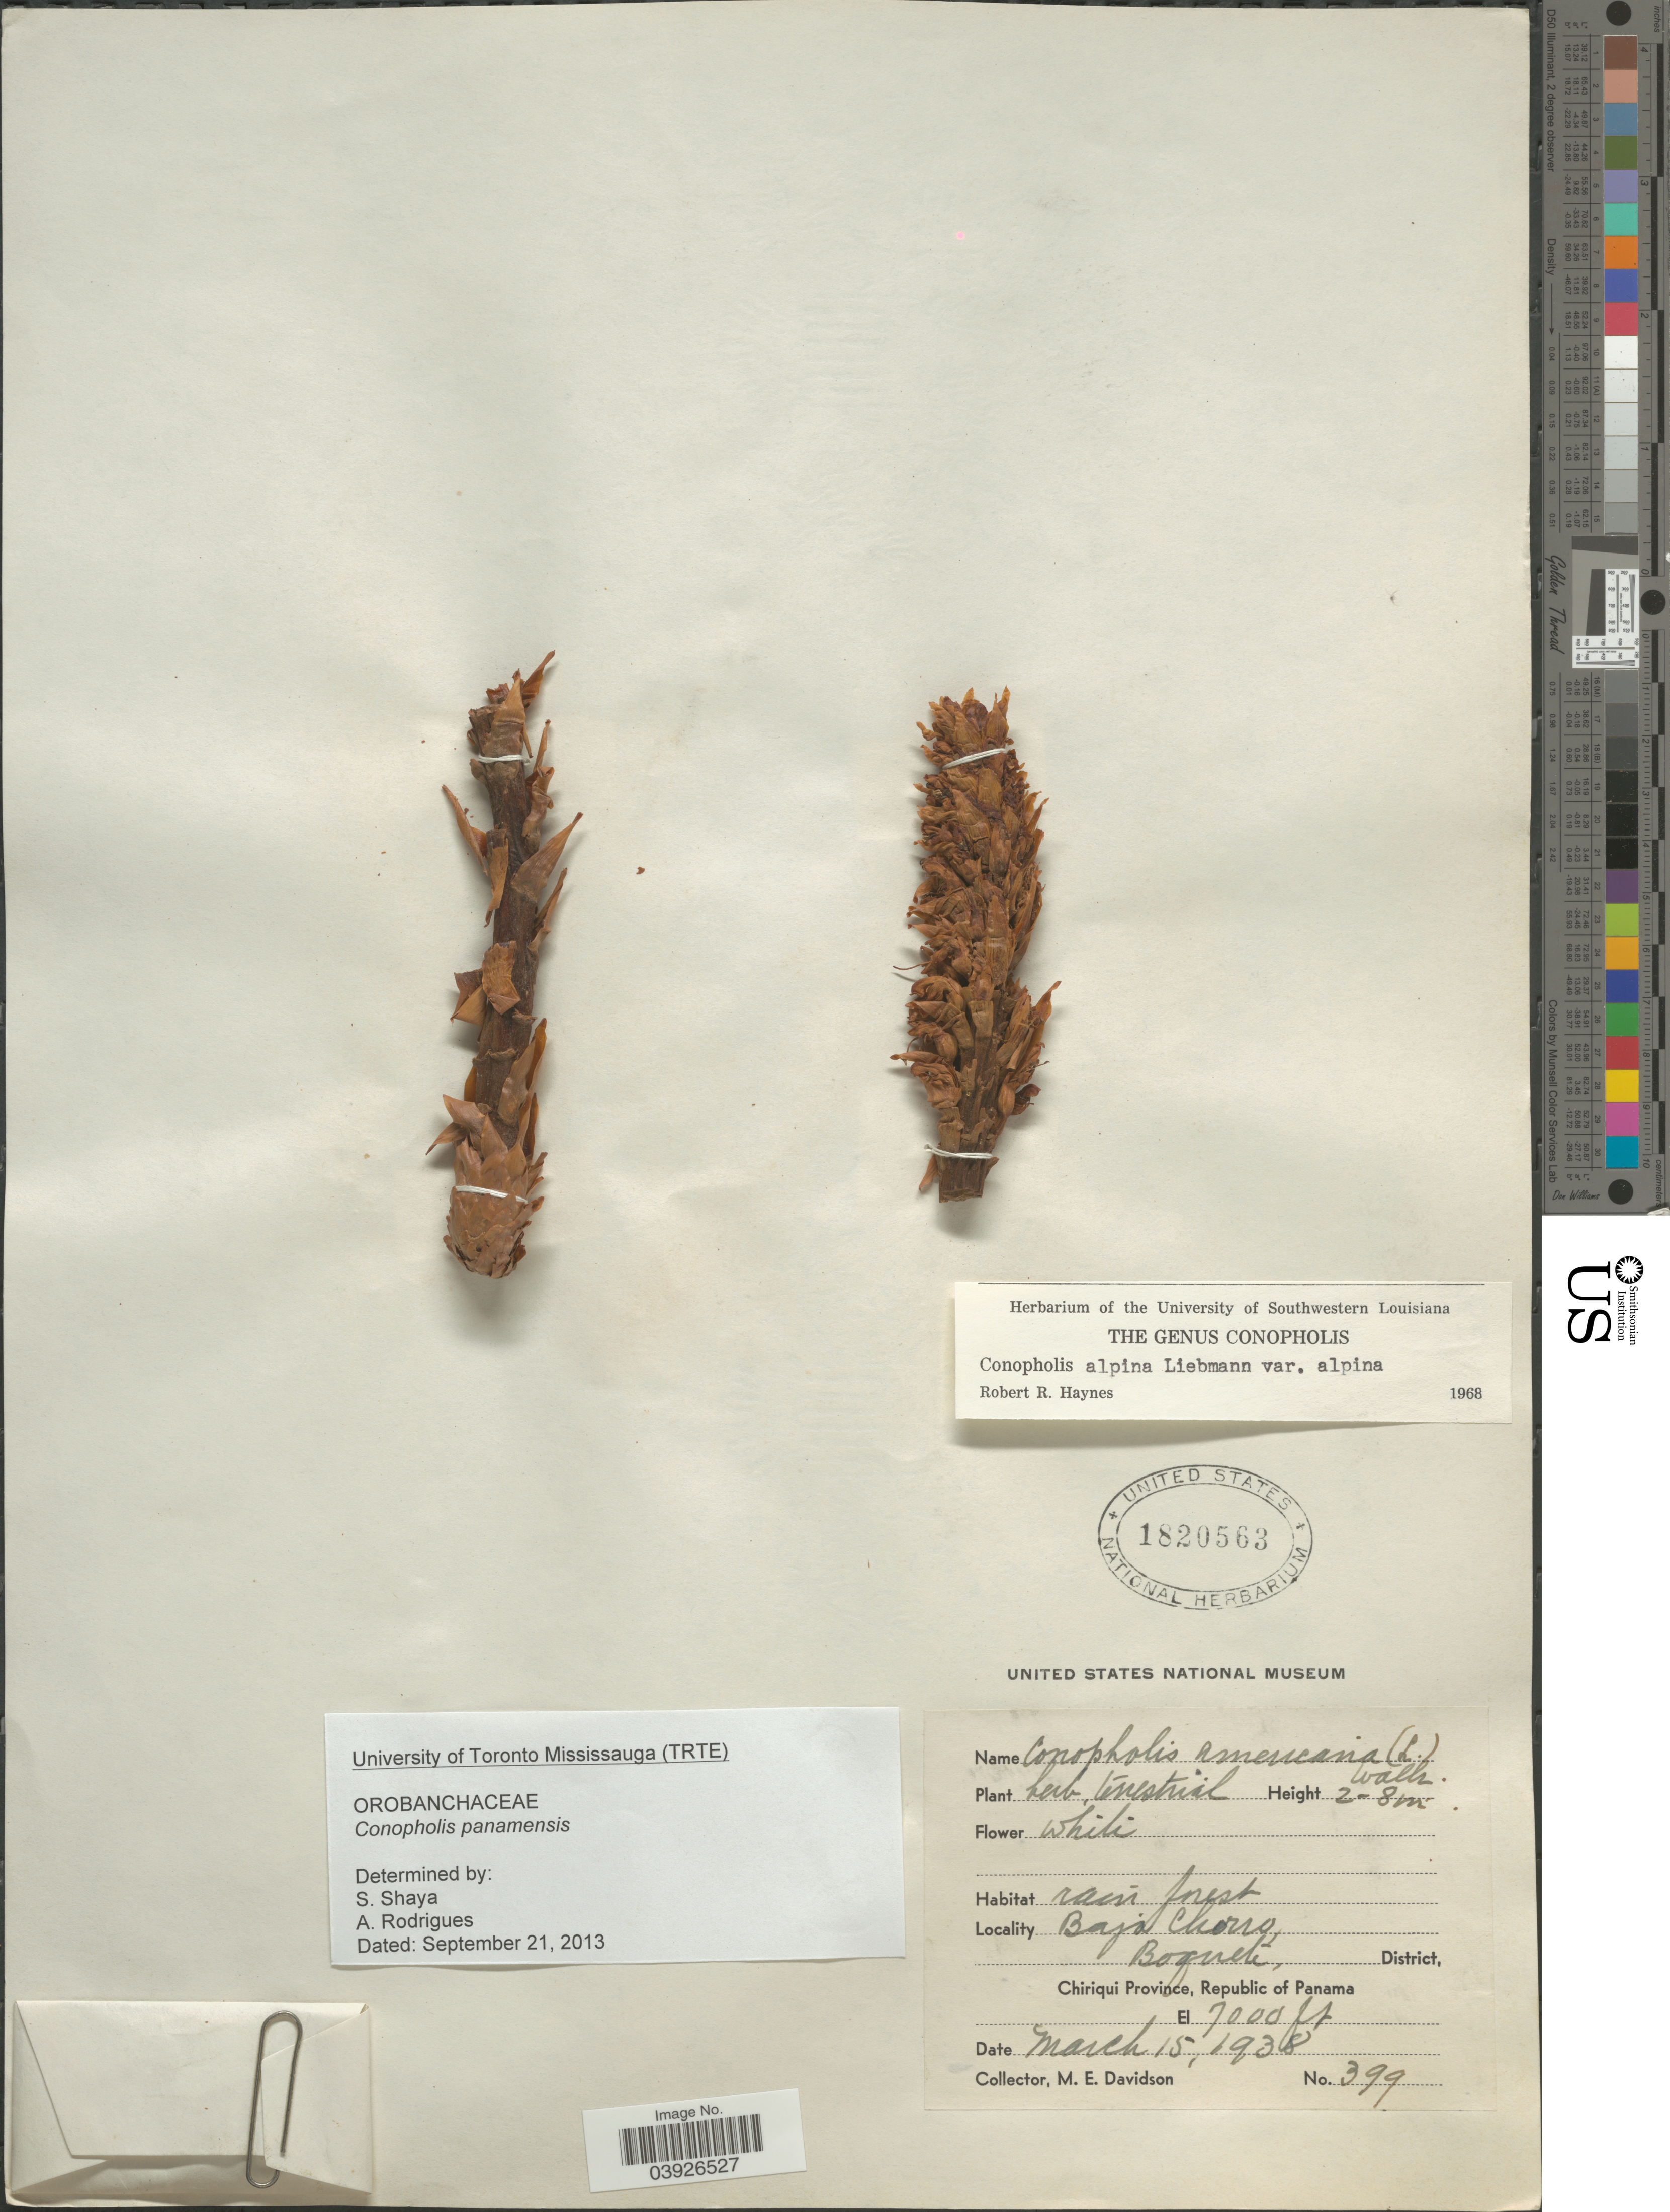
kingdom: Plantae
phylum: Tracheophyta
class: Magnoliopsida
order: Lamiales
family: Orobanchaceae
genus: Conopholis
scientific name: Conopholis panamensis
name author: Woodson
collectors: M. E. Davidson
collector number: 399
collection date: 1938-03-15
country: Panama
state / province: Chiriqui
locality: Bajo Chorro, Boquete District.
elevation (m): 2134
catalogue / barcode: US 1820563